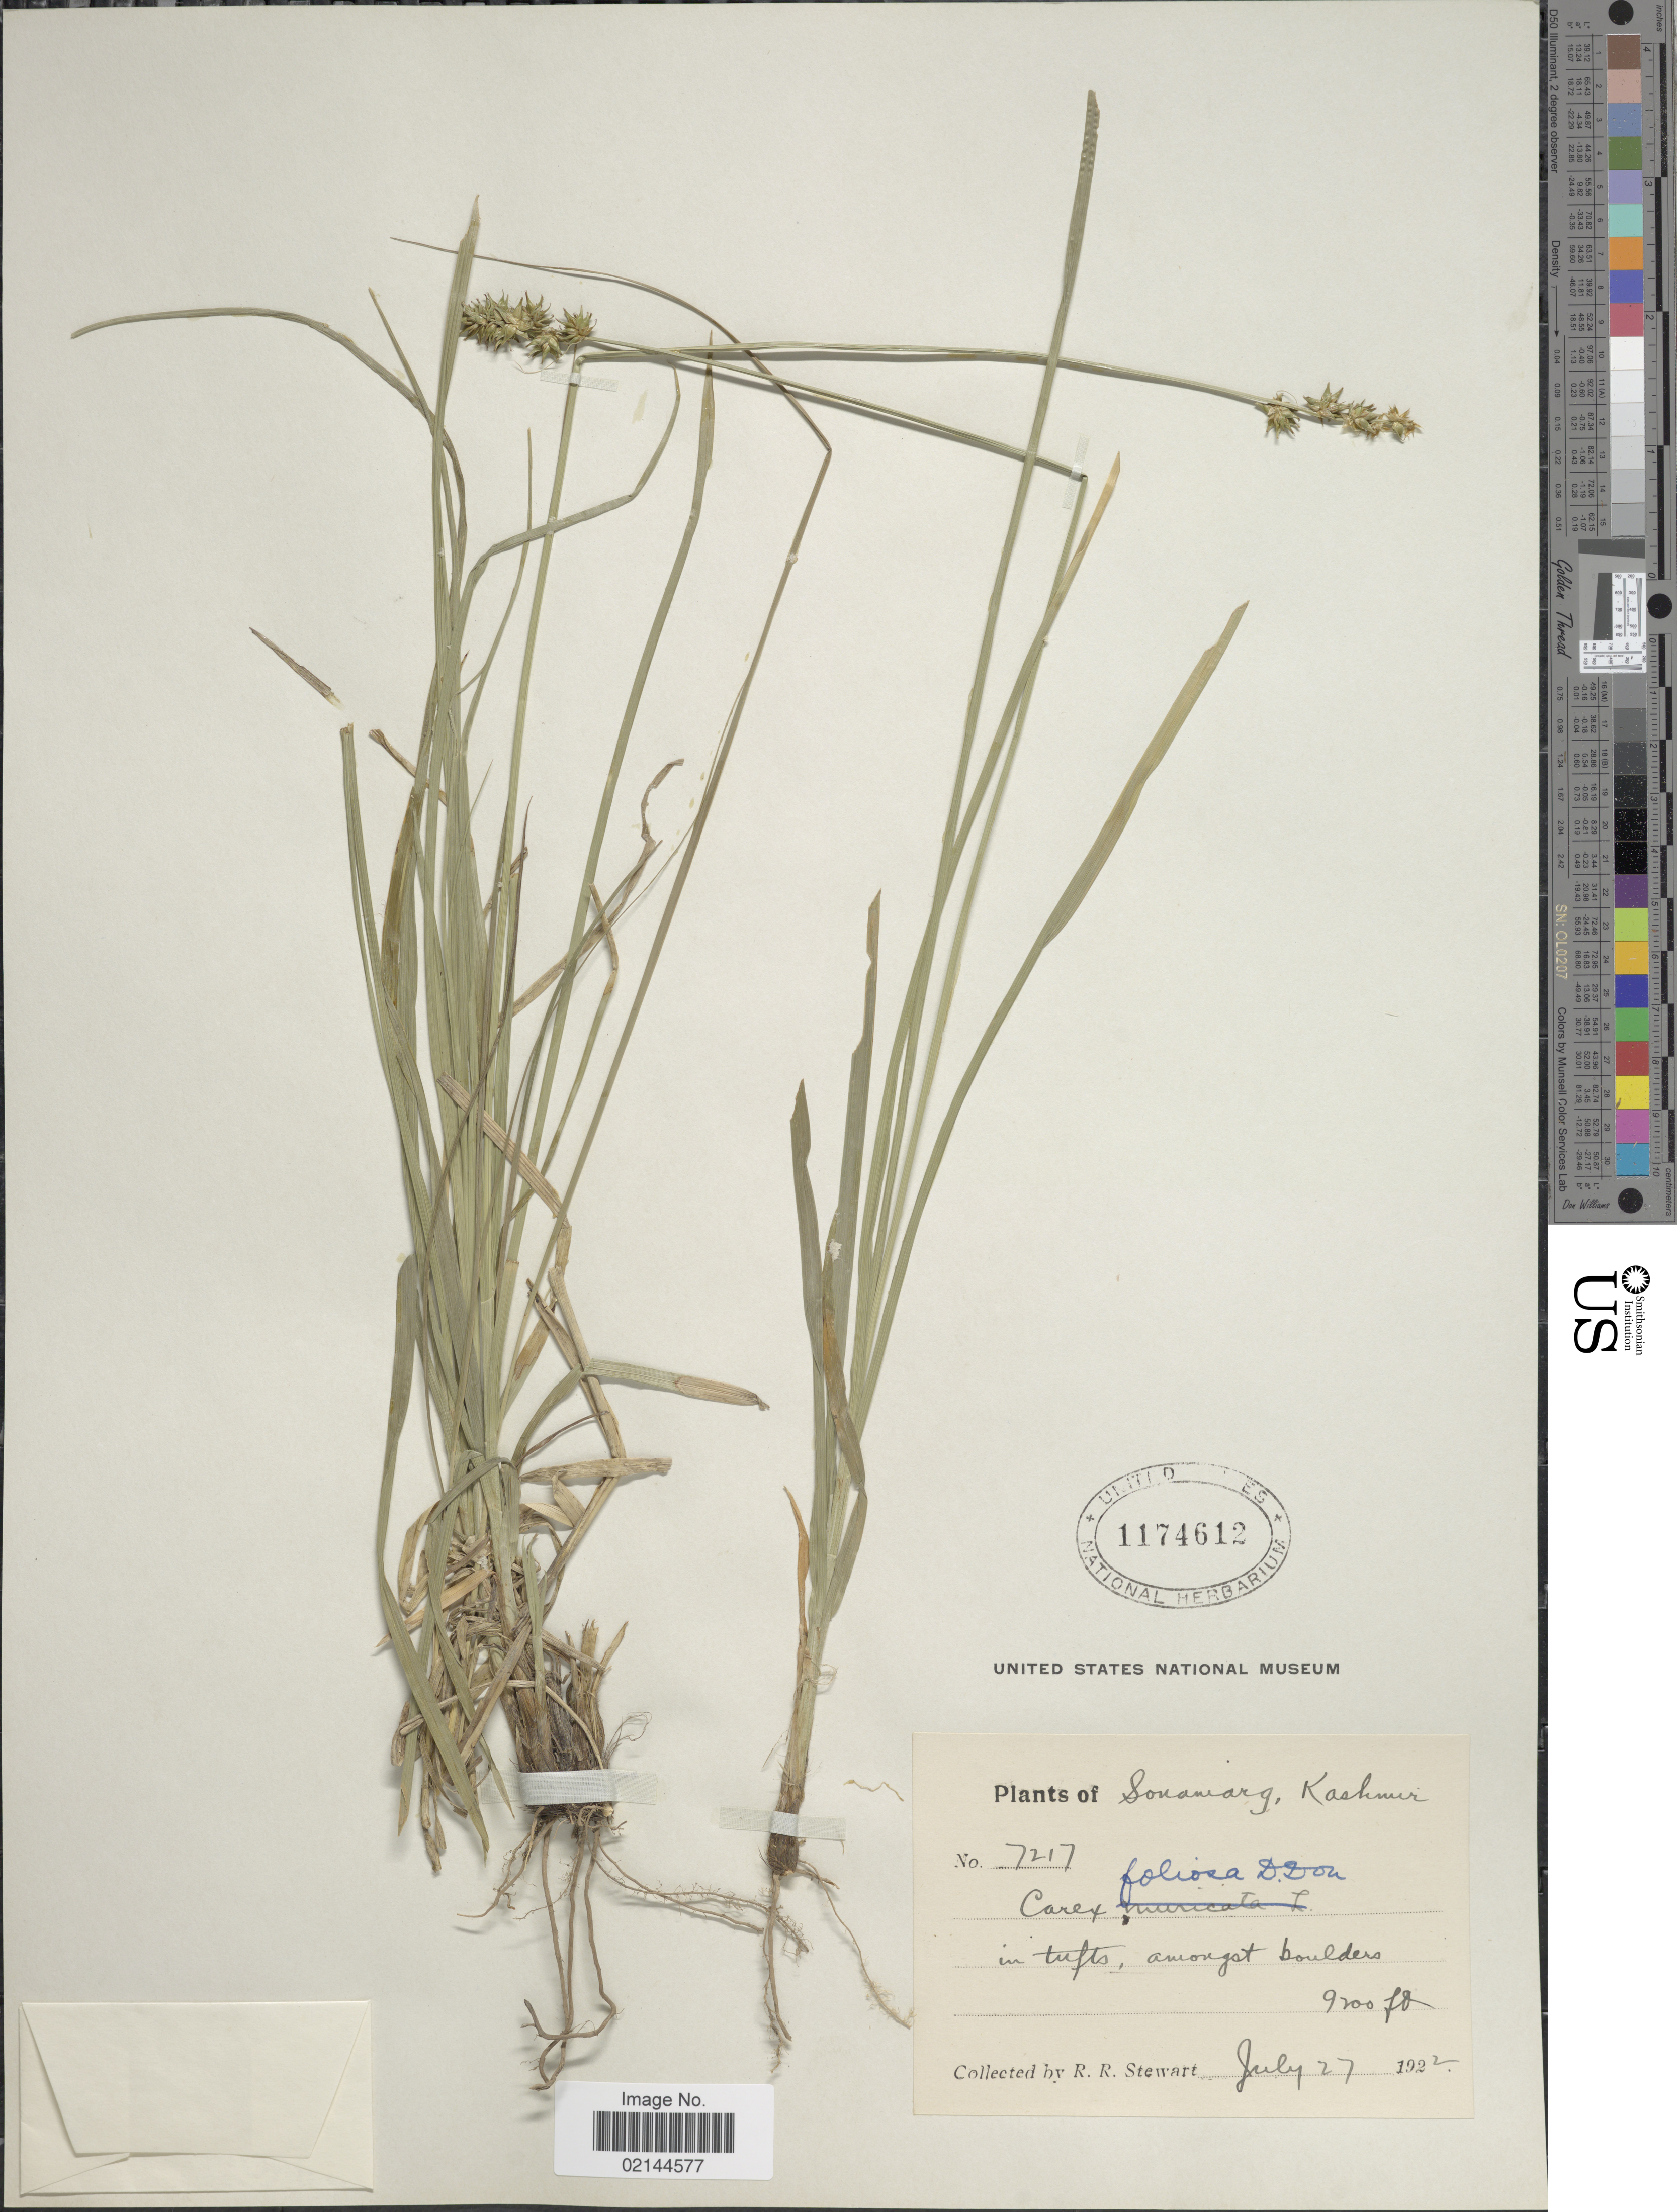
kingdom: Plantae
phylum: Tracheophyta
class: Liliopsida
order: Poales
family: Cyperaceae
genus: Carex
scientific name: Carex foliosa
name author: D. Don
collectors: R. R. Stewart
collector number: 7217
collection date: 1922-07-27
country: India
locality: Sonaniarg, Kashmir, in tufts, amongst boulders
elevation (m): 2804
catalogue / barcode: US 1174612